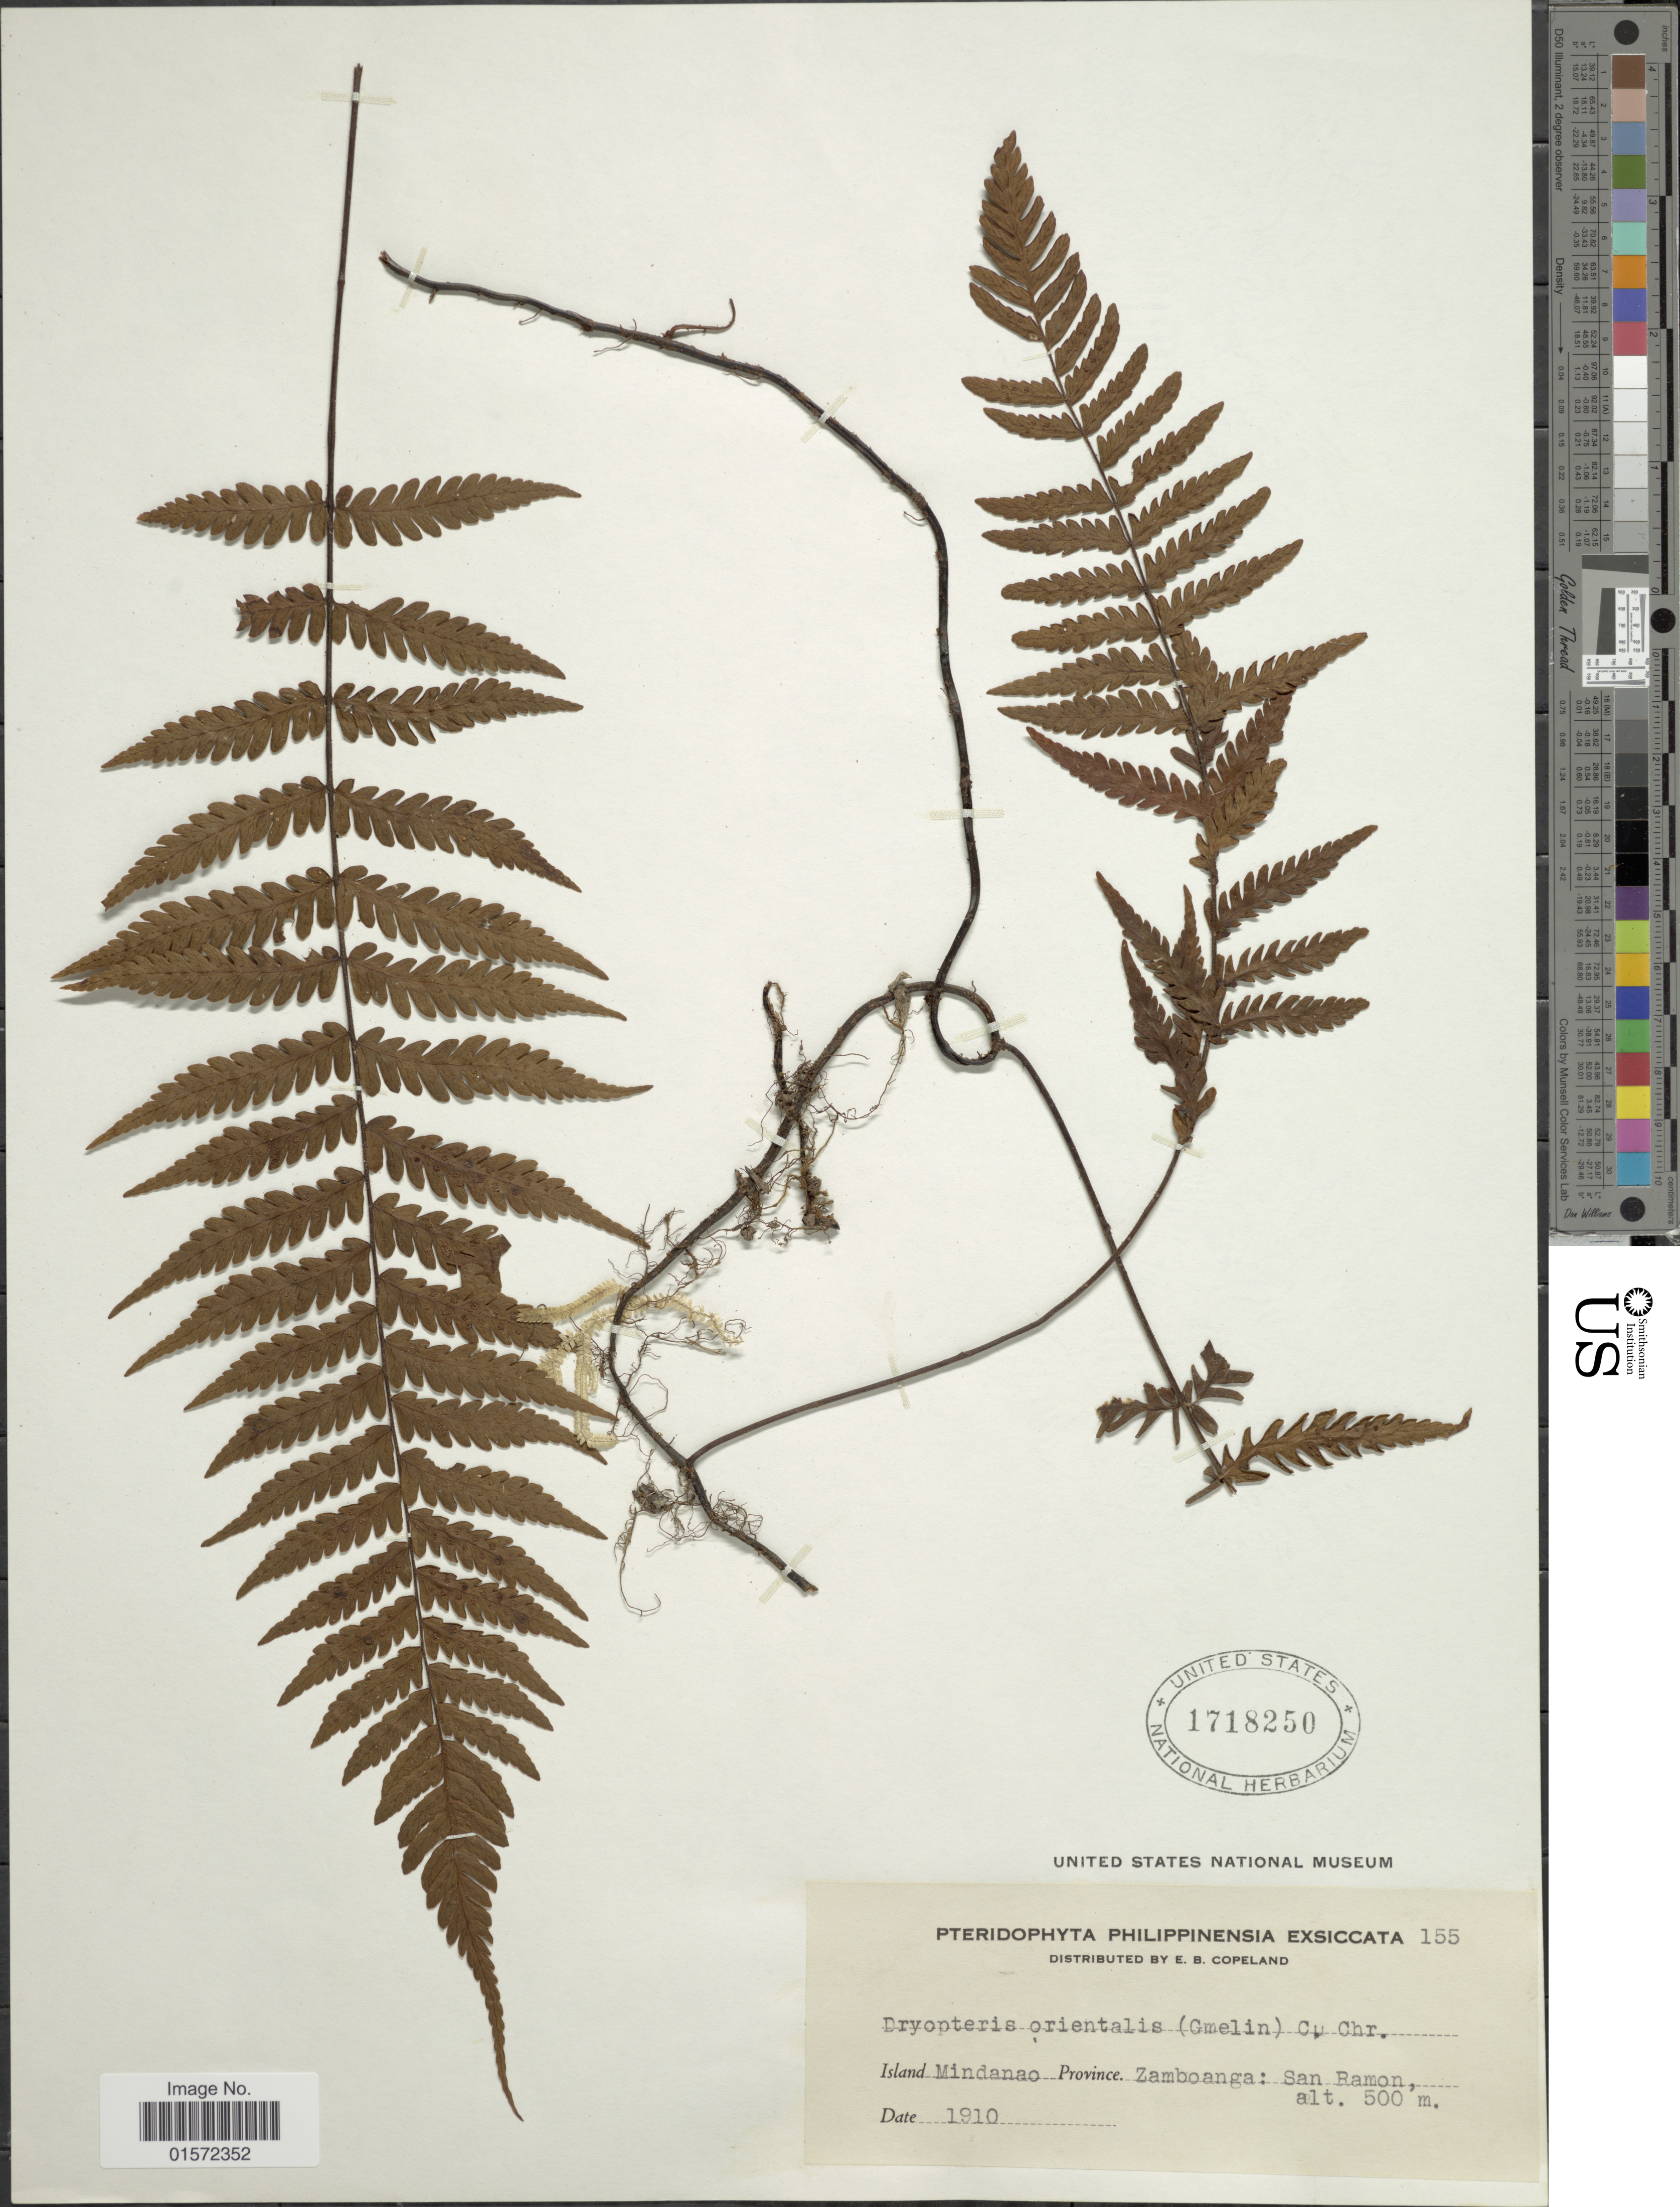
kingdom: Plantae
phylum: Tracheophyta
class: Polypodiopsida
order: Polypodiales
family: Tectariaceae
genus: Arthropteris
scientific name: Arthropteris articulata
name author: (Brack.) C. Chr.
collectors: E. B. Copeland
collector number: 155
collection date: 1910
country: Philippines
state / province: Zamboanga Peninsula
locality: Island Mindanao, San Ramon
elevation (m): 500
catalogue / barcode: US 1718250